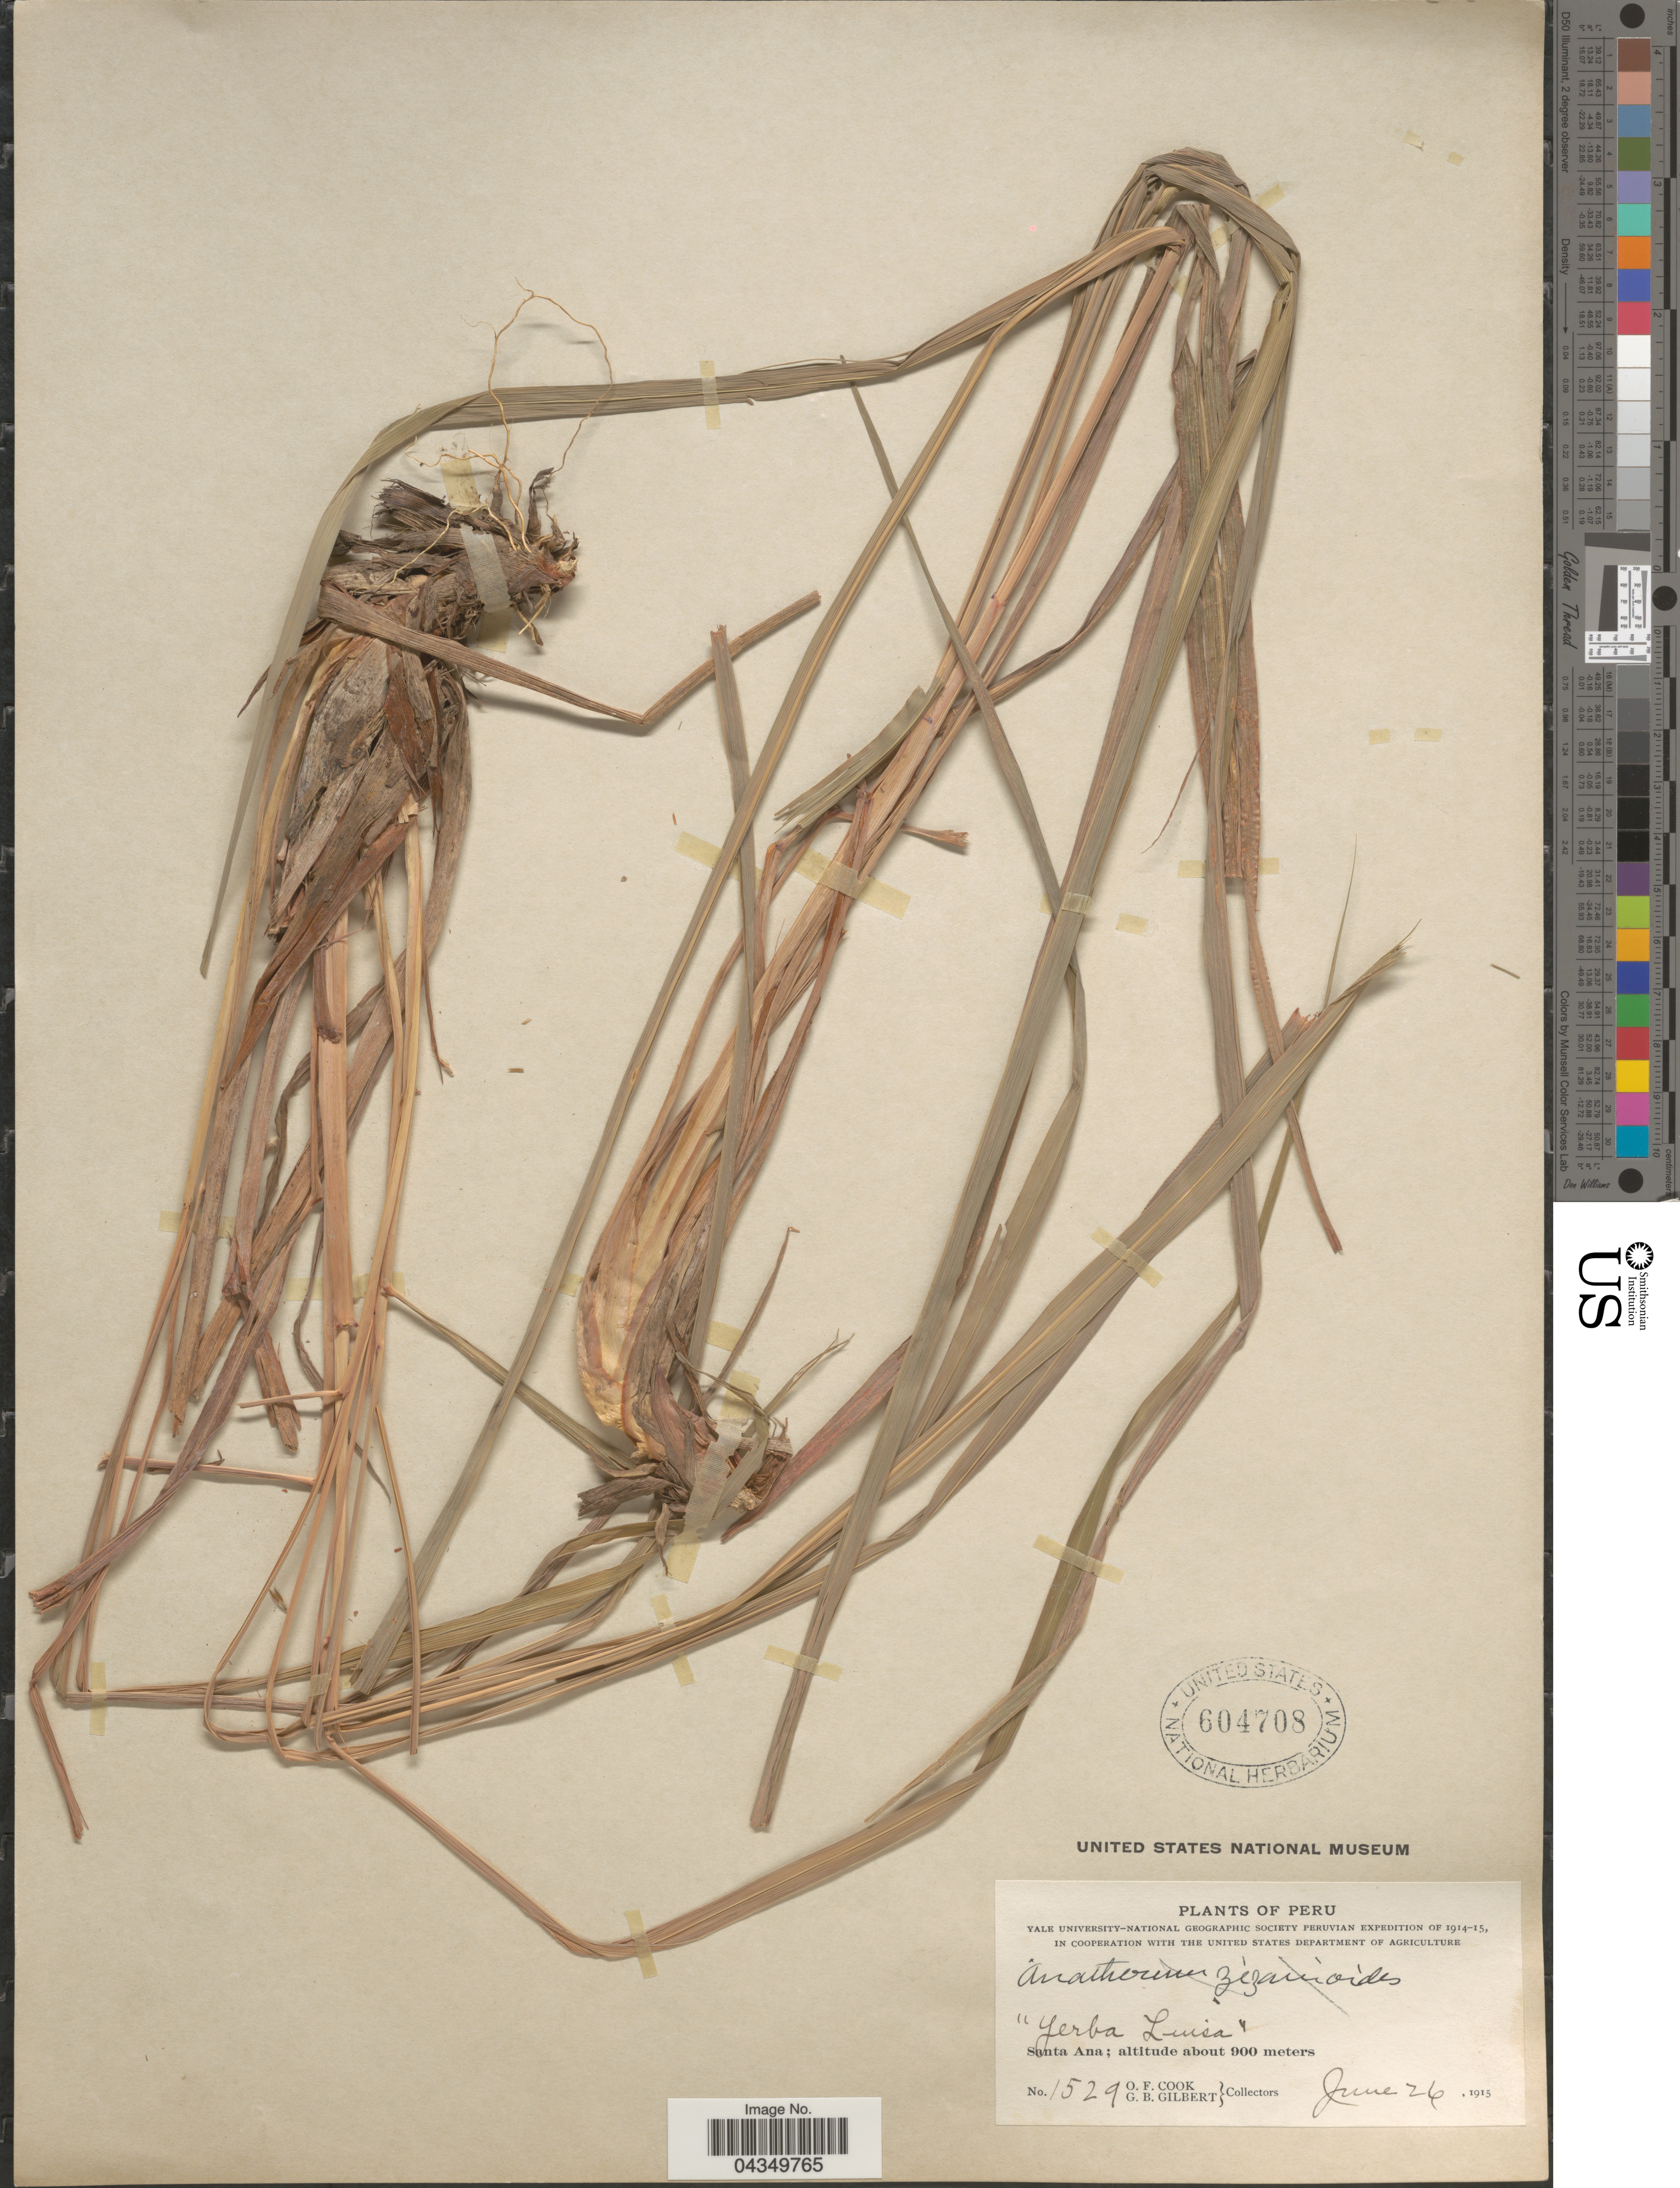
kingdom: Plantae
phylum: Tracheophyta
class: Liliopsida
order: Poales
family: Poaceae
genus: Cymbopogon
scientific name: Cymbopogon citratus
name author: (DC.) Stapf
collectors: O. F. Cook & G. B. Gilbert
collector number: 1529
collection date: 1915-06-26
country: Peru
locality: "Yerba Luisa". Santa Ana.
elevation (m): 900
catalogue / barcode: US 604708